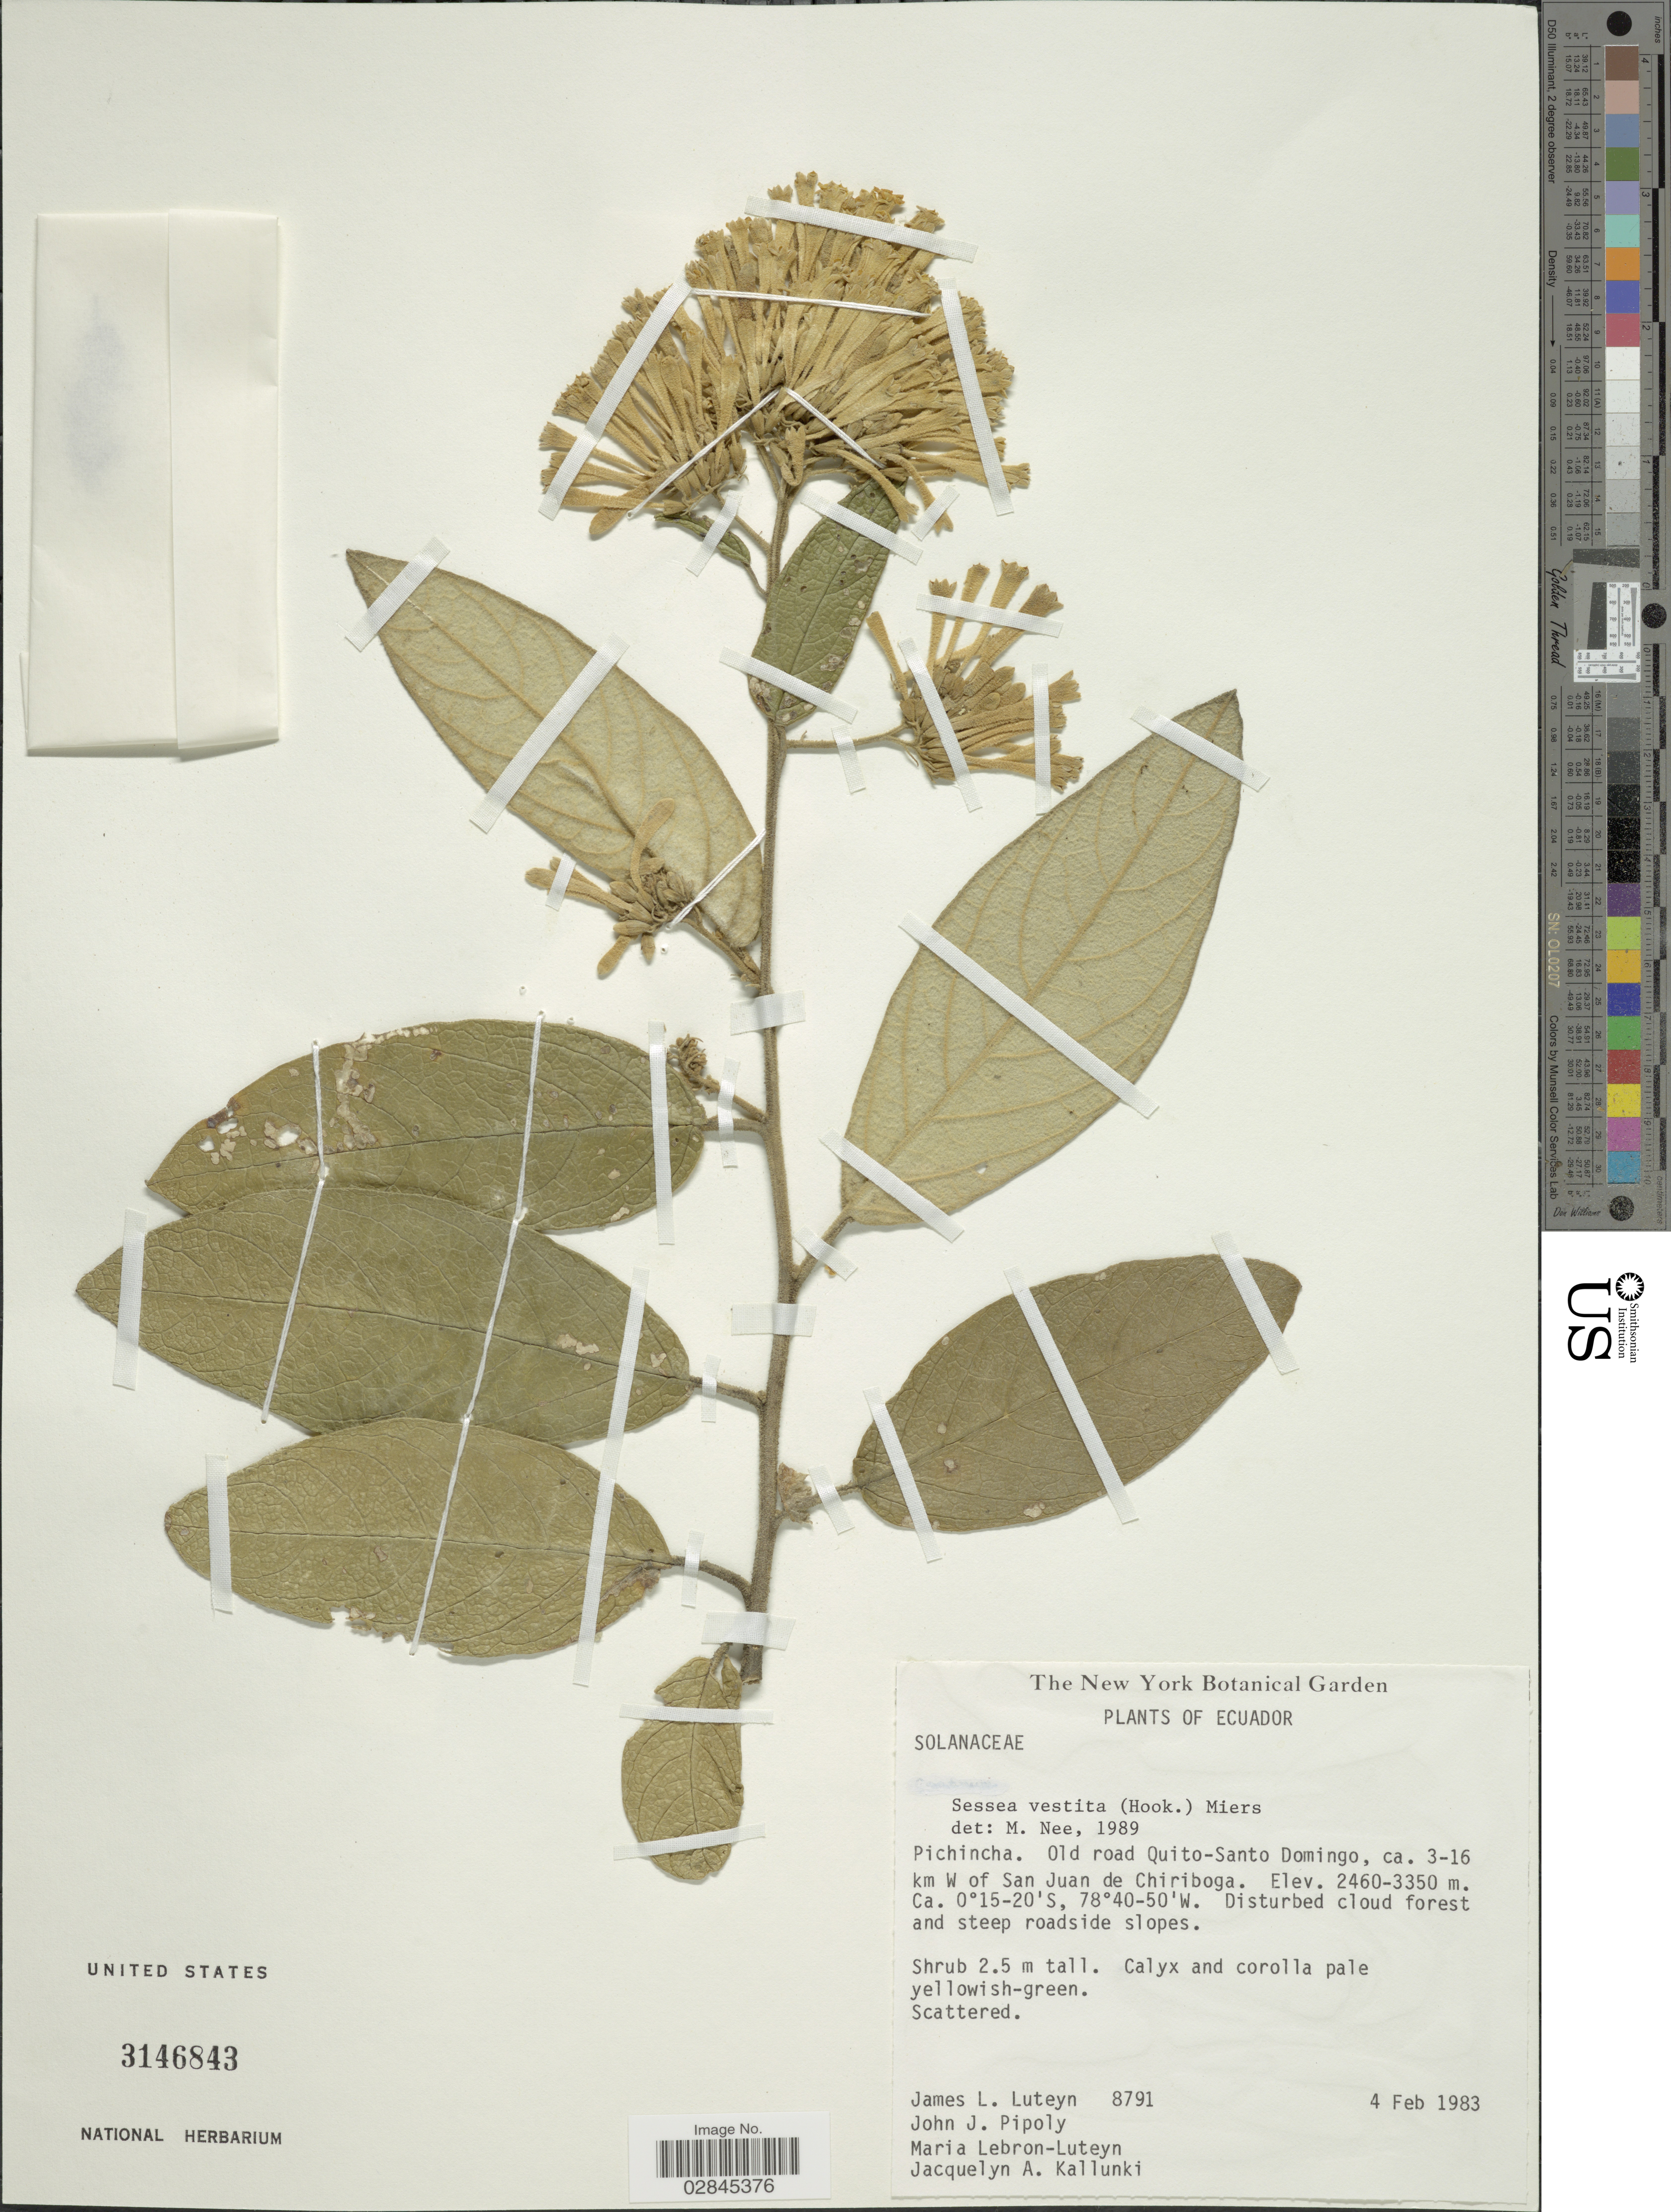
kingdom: Plantae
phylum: Tracheophyta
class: Magnoliopsida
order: Solanales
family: Solanaceae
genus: Cestrum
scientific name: Cestrum vestitum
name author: Hook.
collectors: J. L. Luteyn, J. J. Pipoly, M. L. Lebrón-Luteyn & J. Kallunki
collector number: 8791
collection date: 1983-02-04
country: Ecuador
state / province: Pichincha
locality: Old road Quito-Santo Domingo, ca. 3-16 km W of San Juan de Chiriboga.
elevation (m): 2460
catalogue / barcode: US 3146843